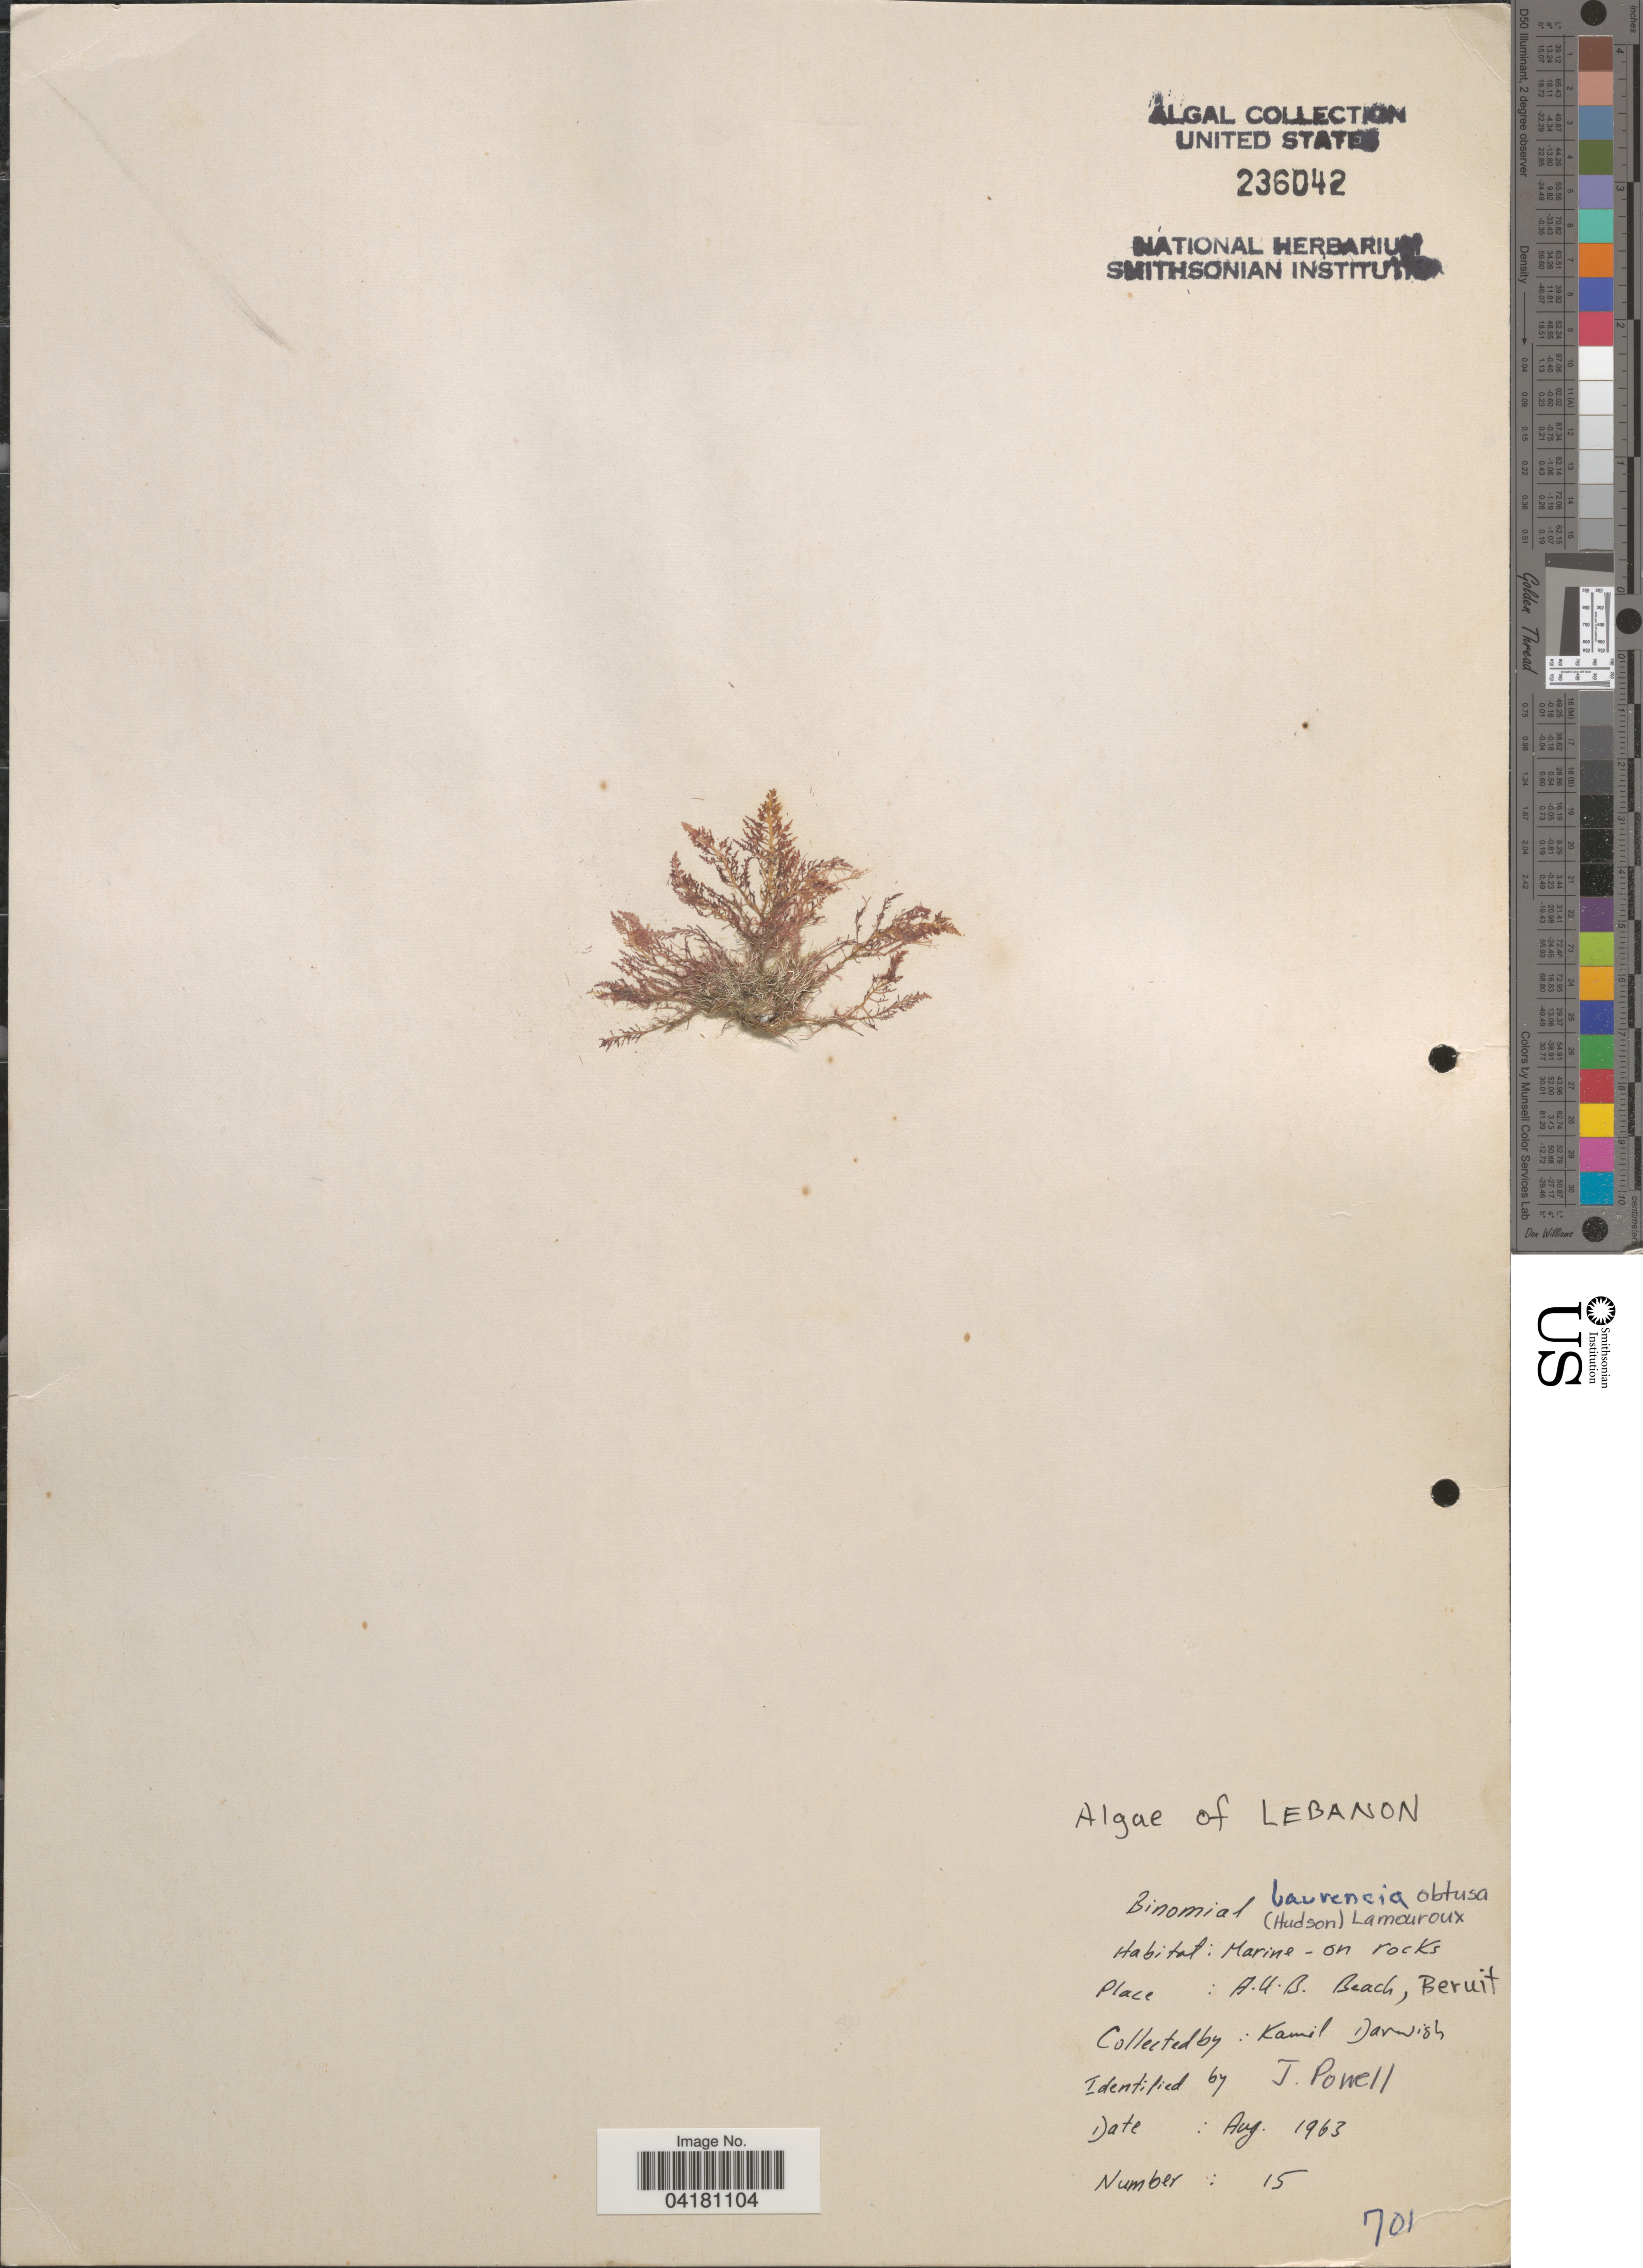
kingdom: Plantae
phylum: Rhodophyta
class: Florideophyceae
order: Ceramiales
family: Rhodomelaceae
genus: Laurencia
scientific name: Laurencia obtusa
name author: (Huds.) J.V.Lamouroux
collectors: K. Darwish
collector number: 15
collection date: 1963-08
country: Lebanon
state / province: Beyrouth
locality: A.U.B. Beach, Beruit.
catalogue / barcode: US 236042